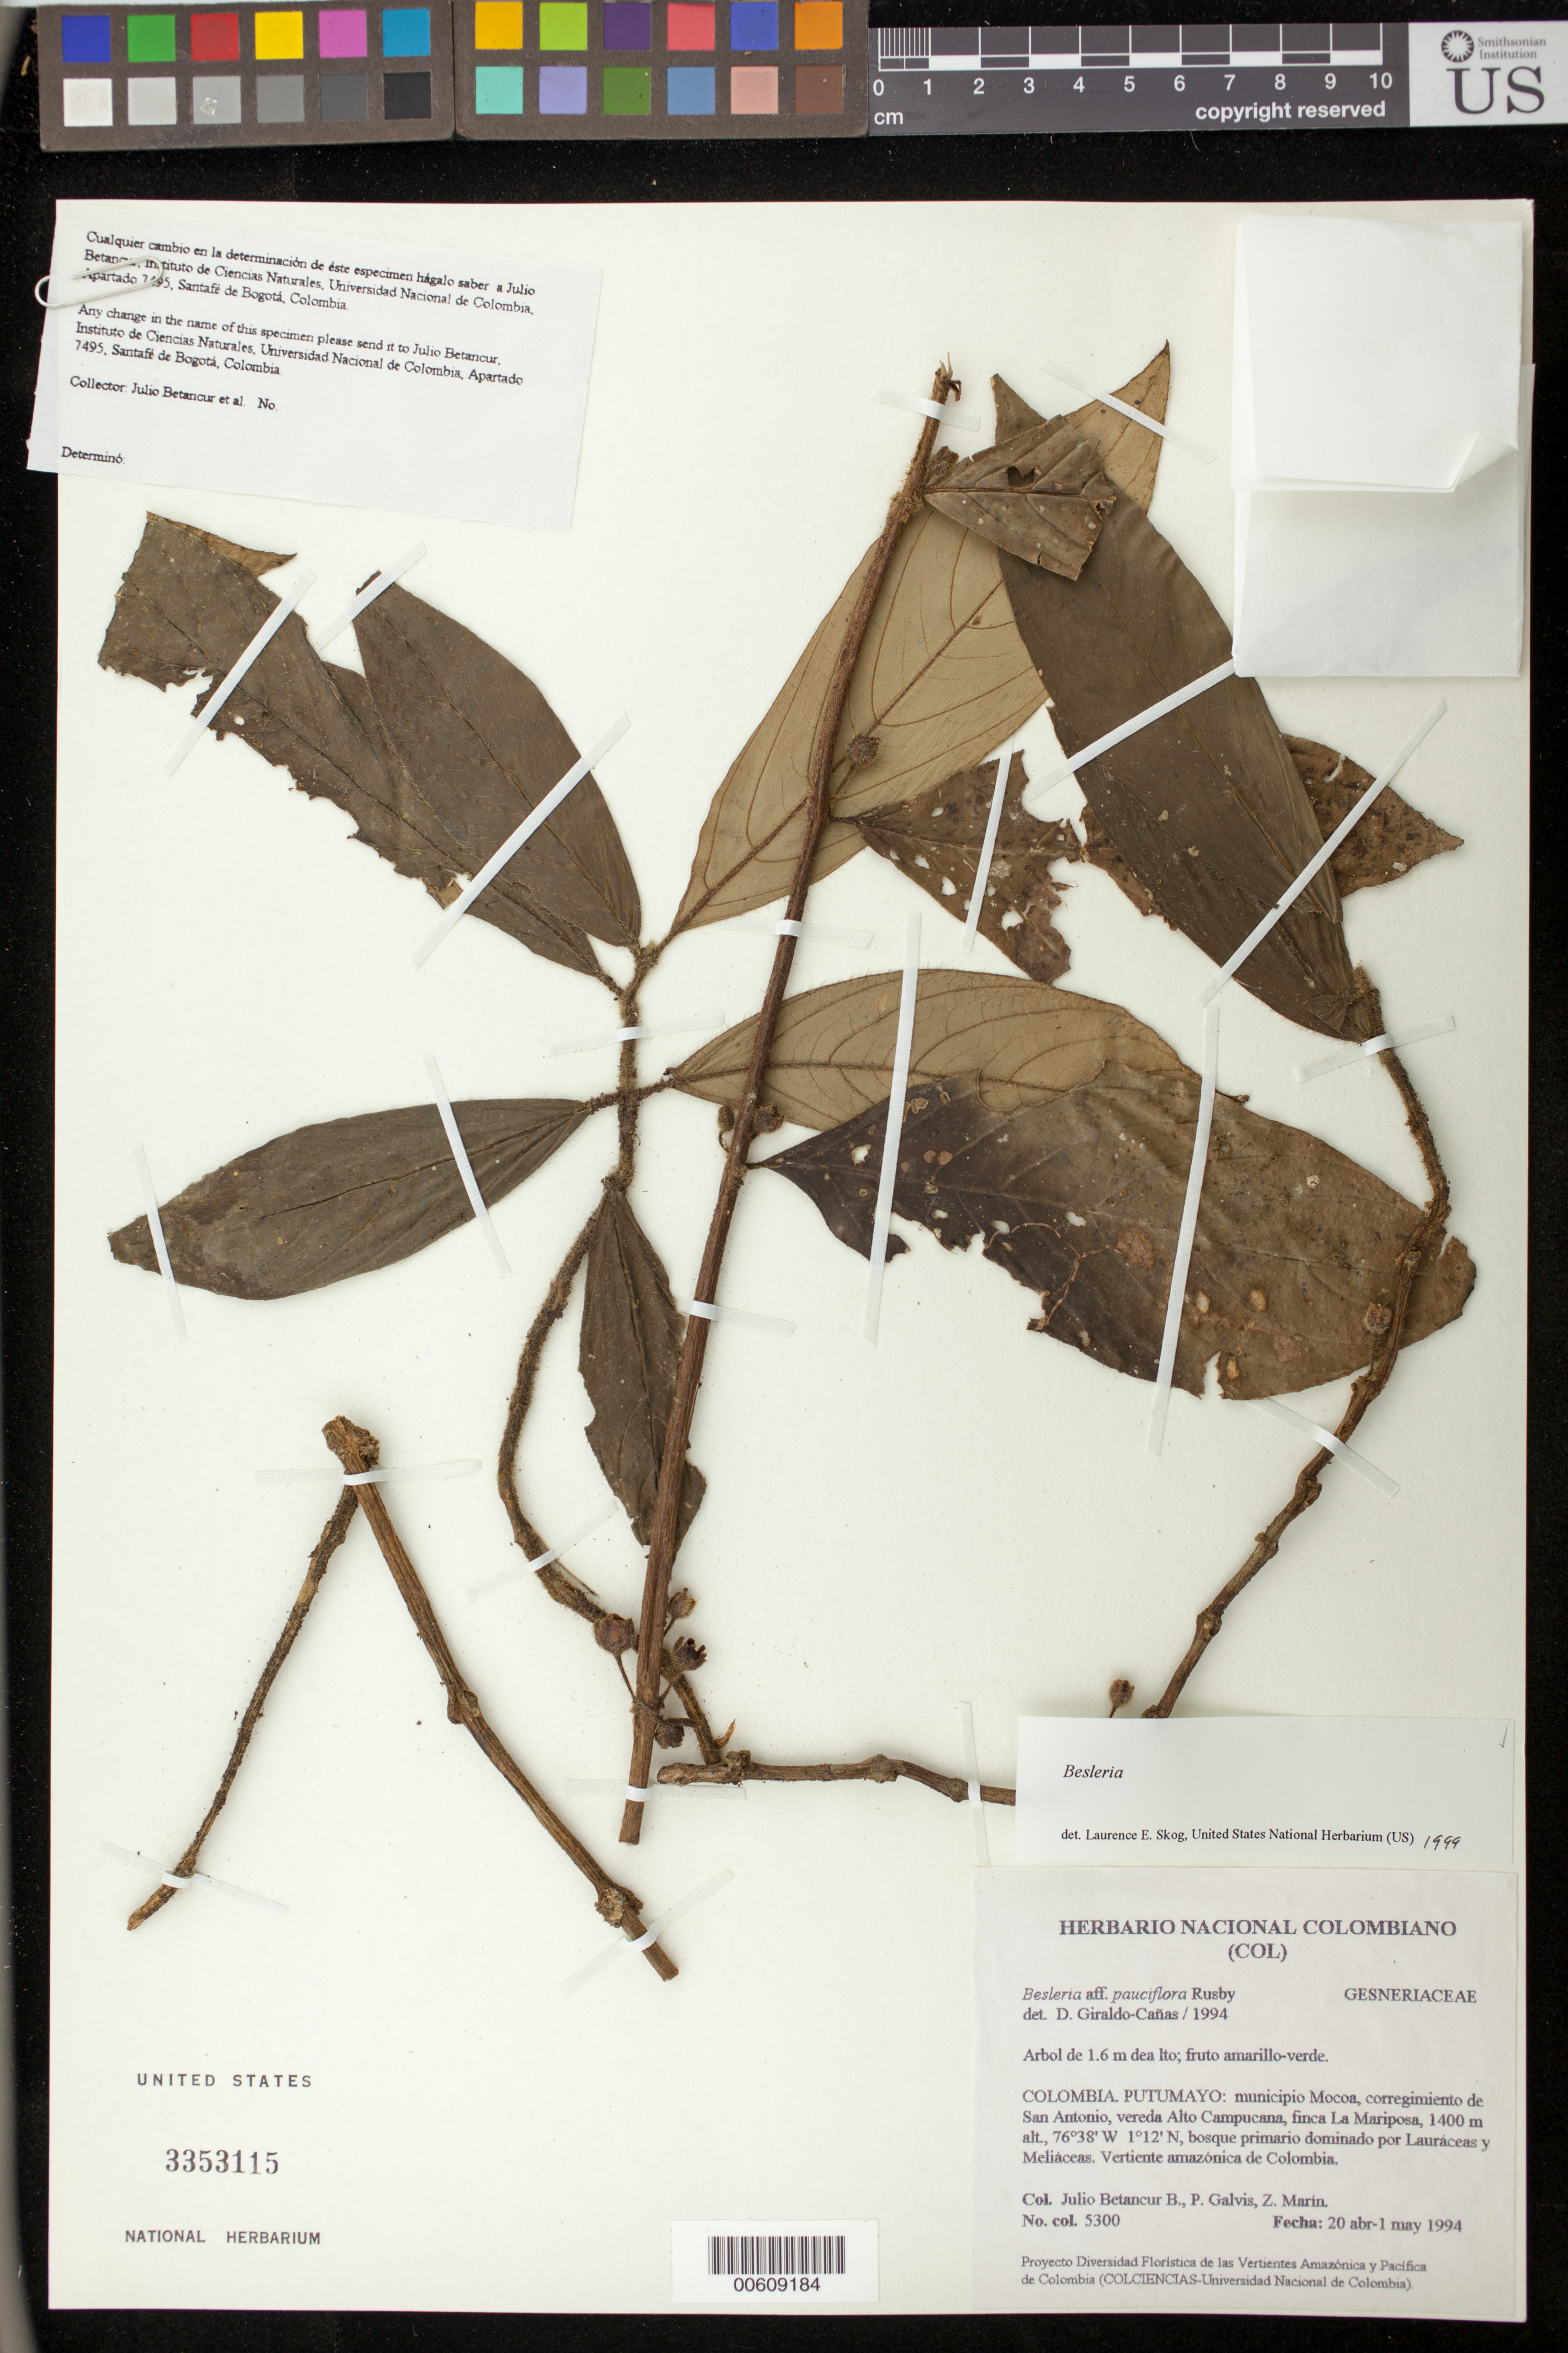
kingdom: Plantae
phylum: Tracheophyta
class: Magnoliopsida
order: Lamiales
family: Gesneriaceae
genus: Besleria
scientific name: Besleria sp.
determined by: Skog, Laurence E.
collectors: J. Betancur-B., P. Galvis & Z. Marin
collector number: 5300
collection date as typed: Apr-May 1994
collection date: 1994-04/1994-05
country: Colombia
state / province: Putumayo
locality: Mpio. Mocoa, corregimiento de San Antonio, vereda Alto Campucana, finca La Mariposa; vertiente amazónica de Colombia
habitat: Bosque primario dominado por Lauráceas y Meliáceas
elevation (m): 1400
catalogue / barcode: US 3353115